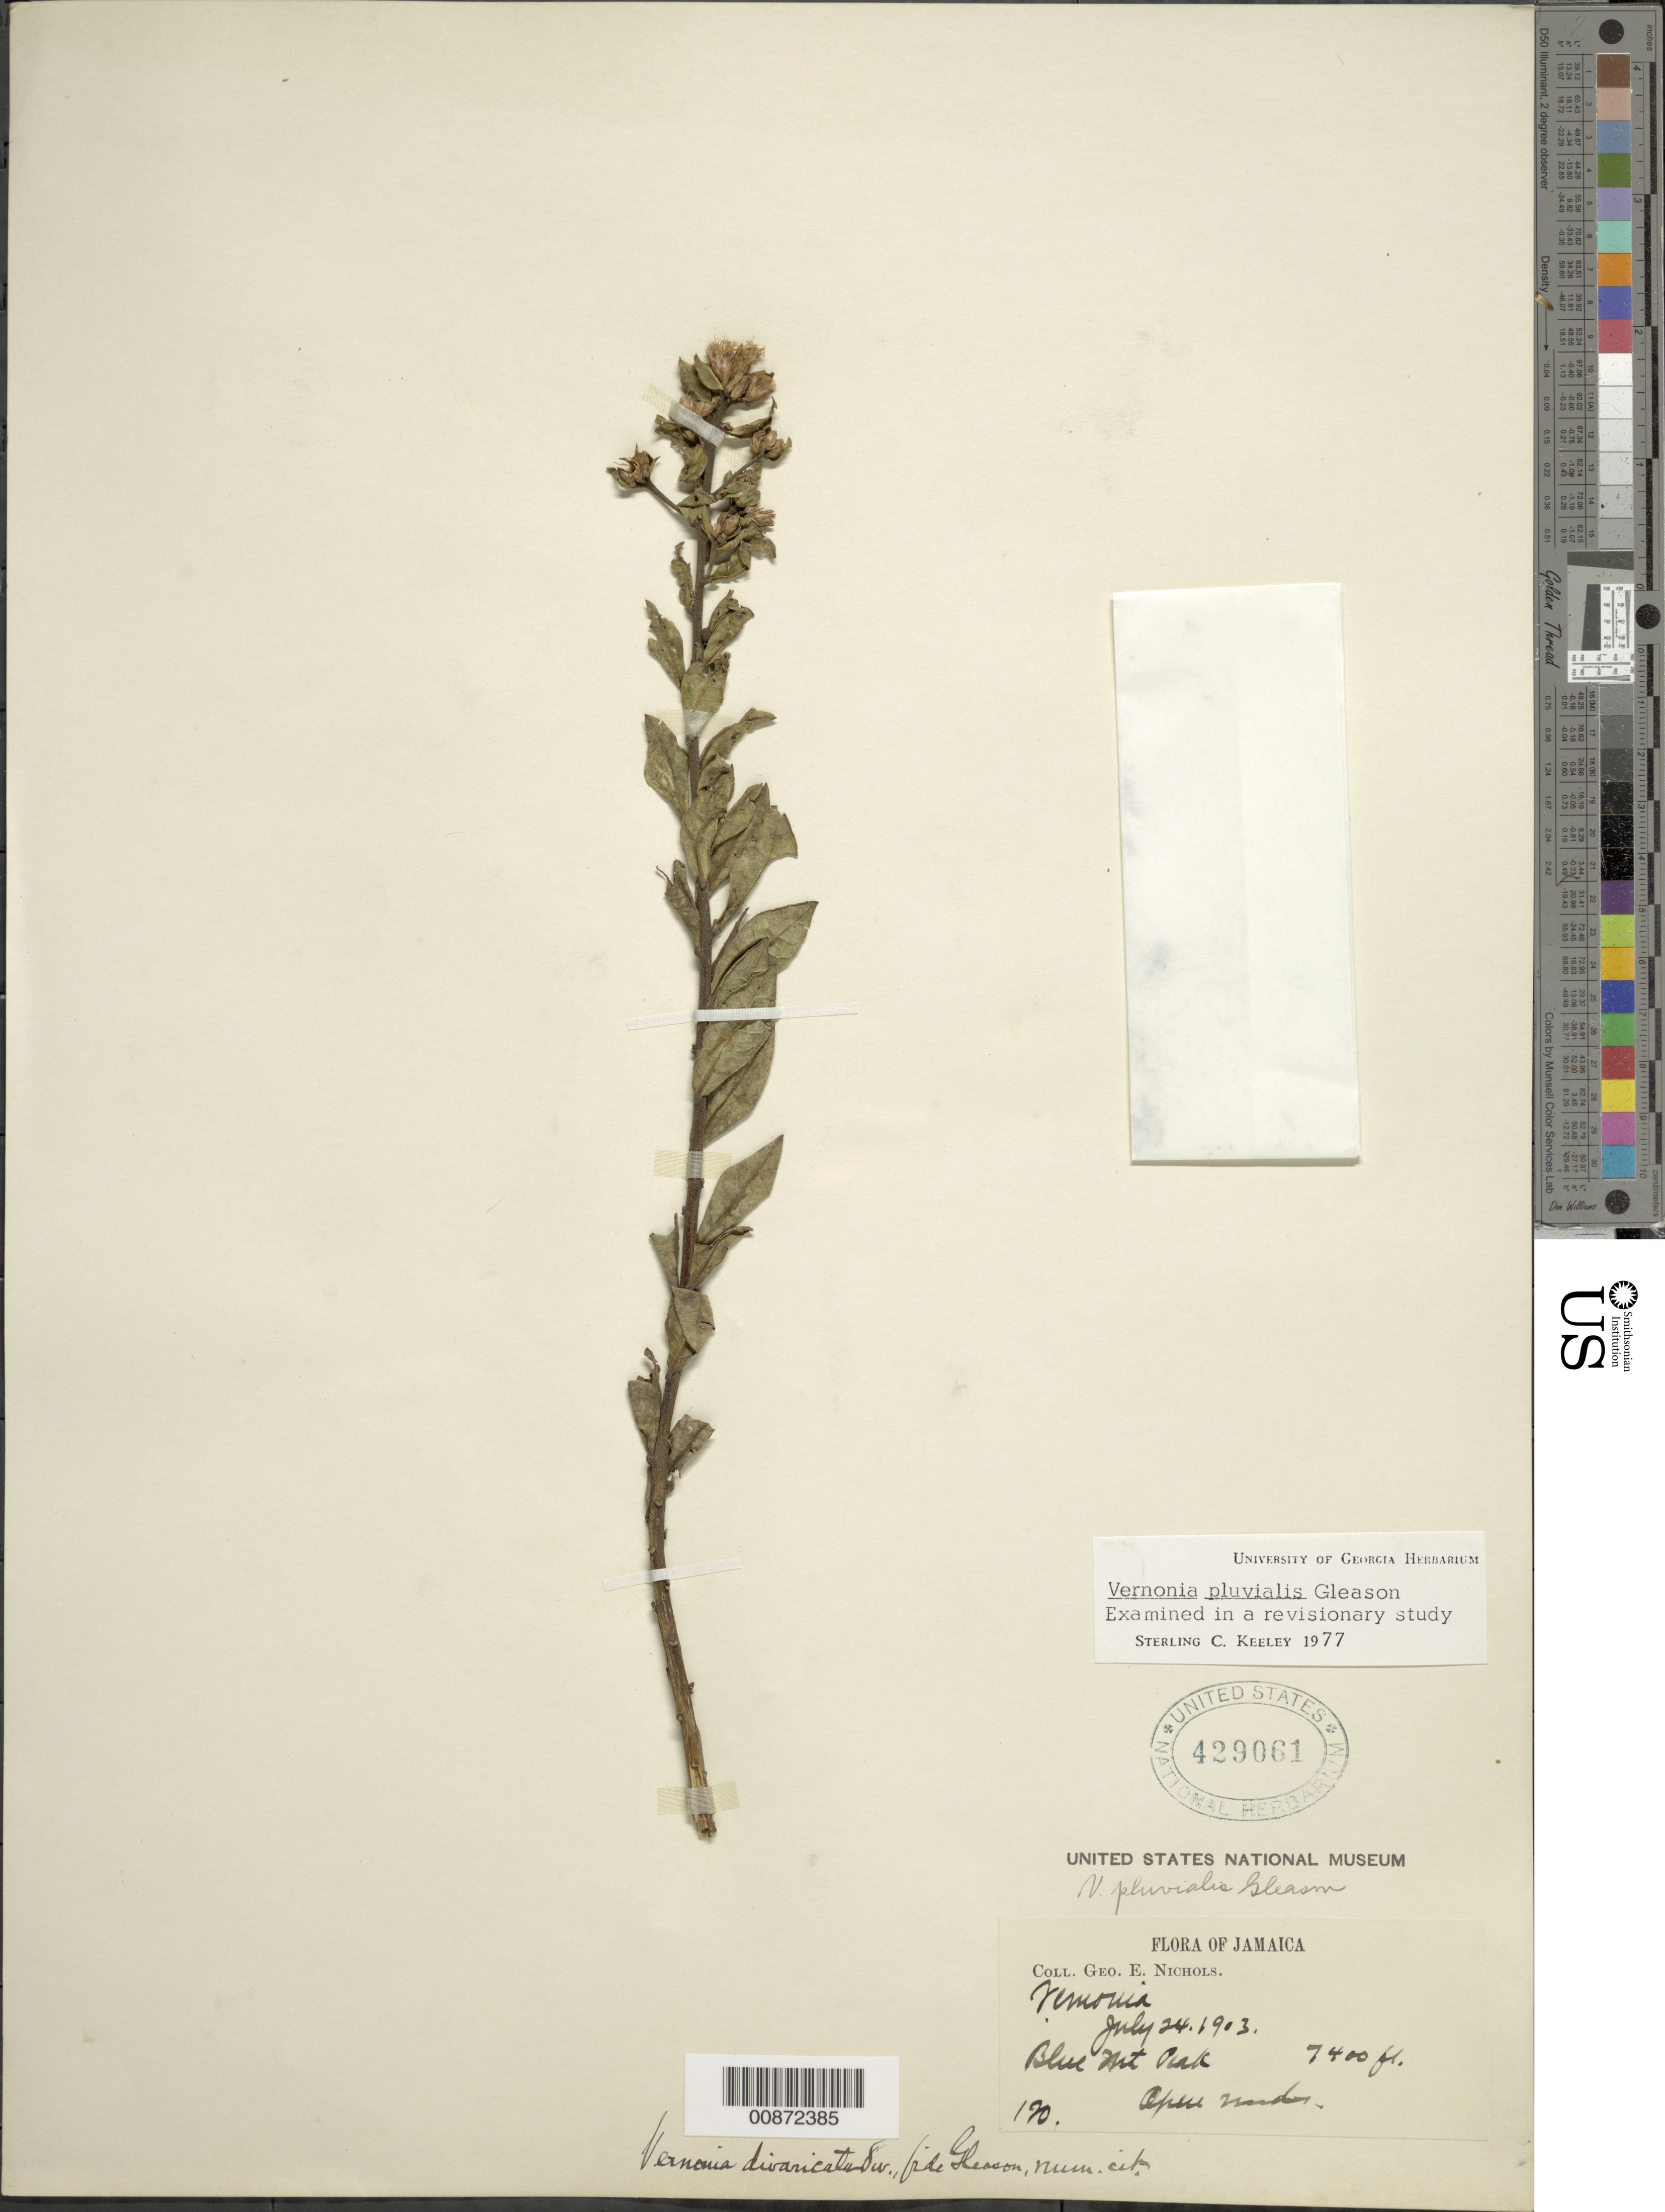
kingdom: Plantae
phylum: Tracheophyta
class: Magnoliopsida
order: Asterales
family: Asteraceae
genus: Lepidaploa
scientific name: Lepidaploa pluvialis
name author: (Gleason) H. Rob.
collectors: G. E. Nichols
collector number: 190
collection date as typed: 24 Jul 1903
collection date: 1903-07-24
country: Jamaica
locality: Blue Mountain Peak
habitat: Open woods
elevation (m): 2256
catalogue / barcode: US 429061